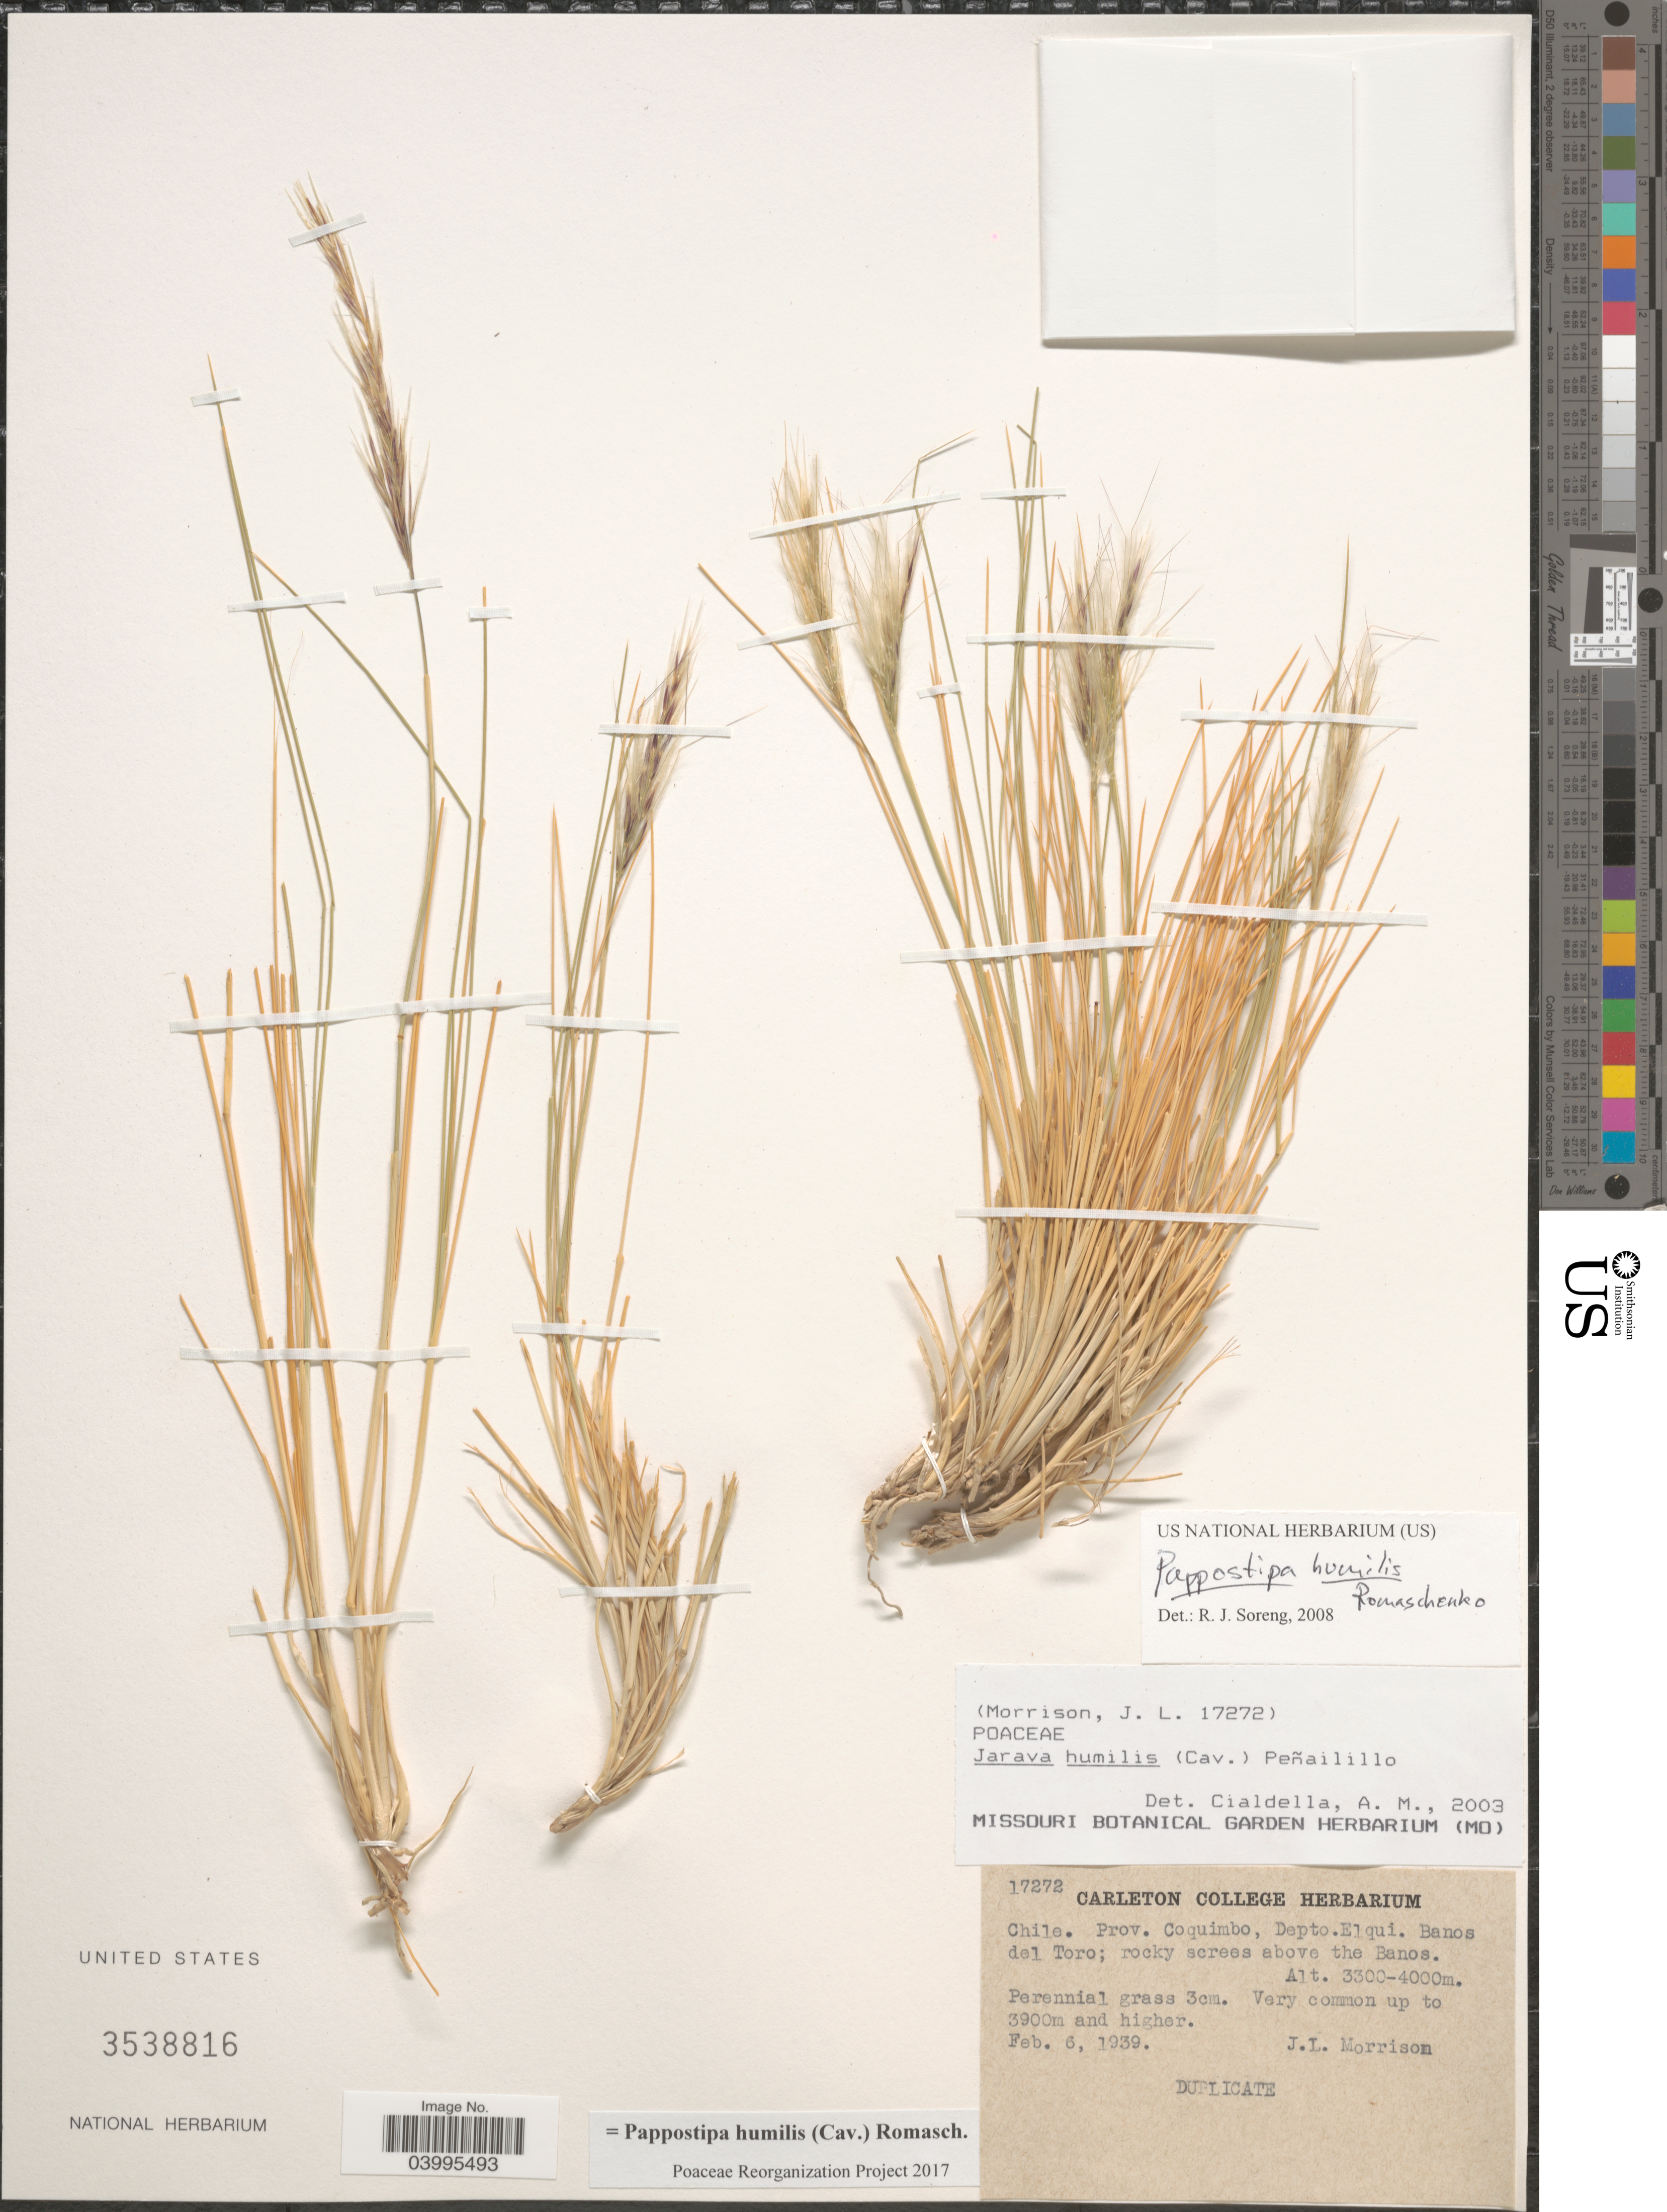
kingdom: Plantae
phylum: Tracheophyta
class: Liliopsida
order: Poales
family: Poaceae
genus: Pappostipa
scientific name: Pappostipa humilis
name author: (Cav.) Romasch.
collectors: J. Morrison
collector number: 17272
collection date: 1939-02-06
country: Chile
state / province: Coquimbo (IV)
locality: Depto. Elqui. Banos del Toro; rocky screes above the Banos.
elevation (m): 3300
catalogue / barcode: US 3538816